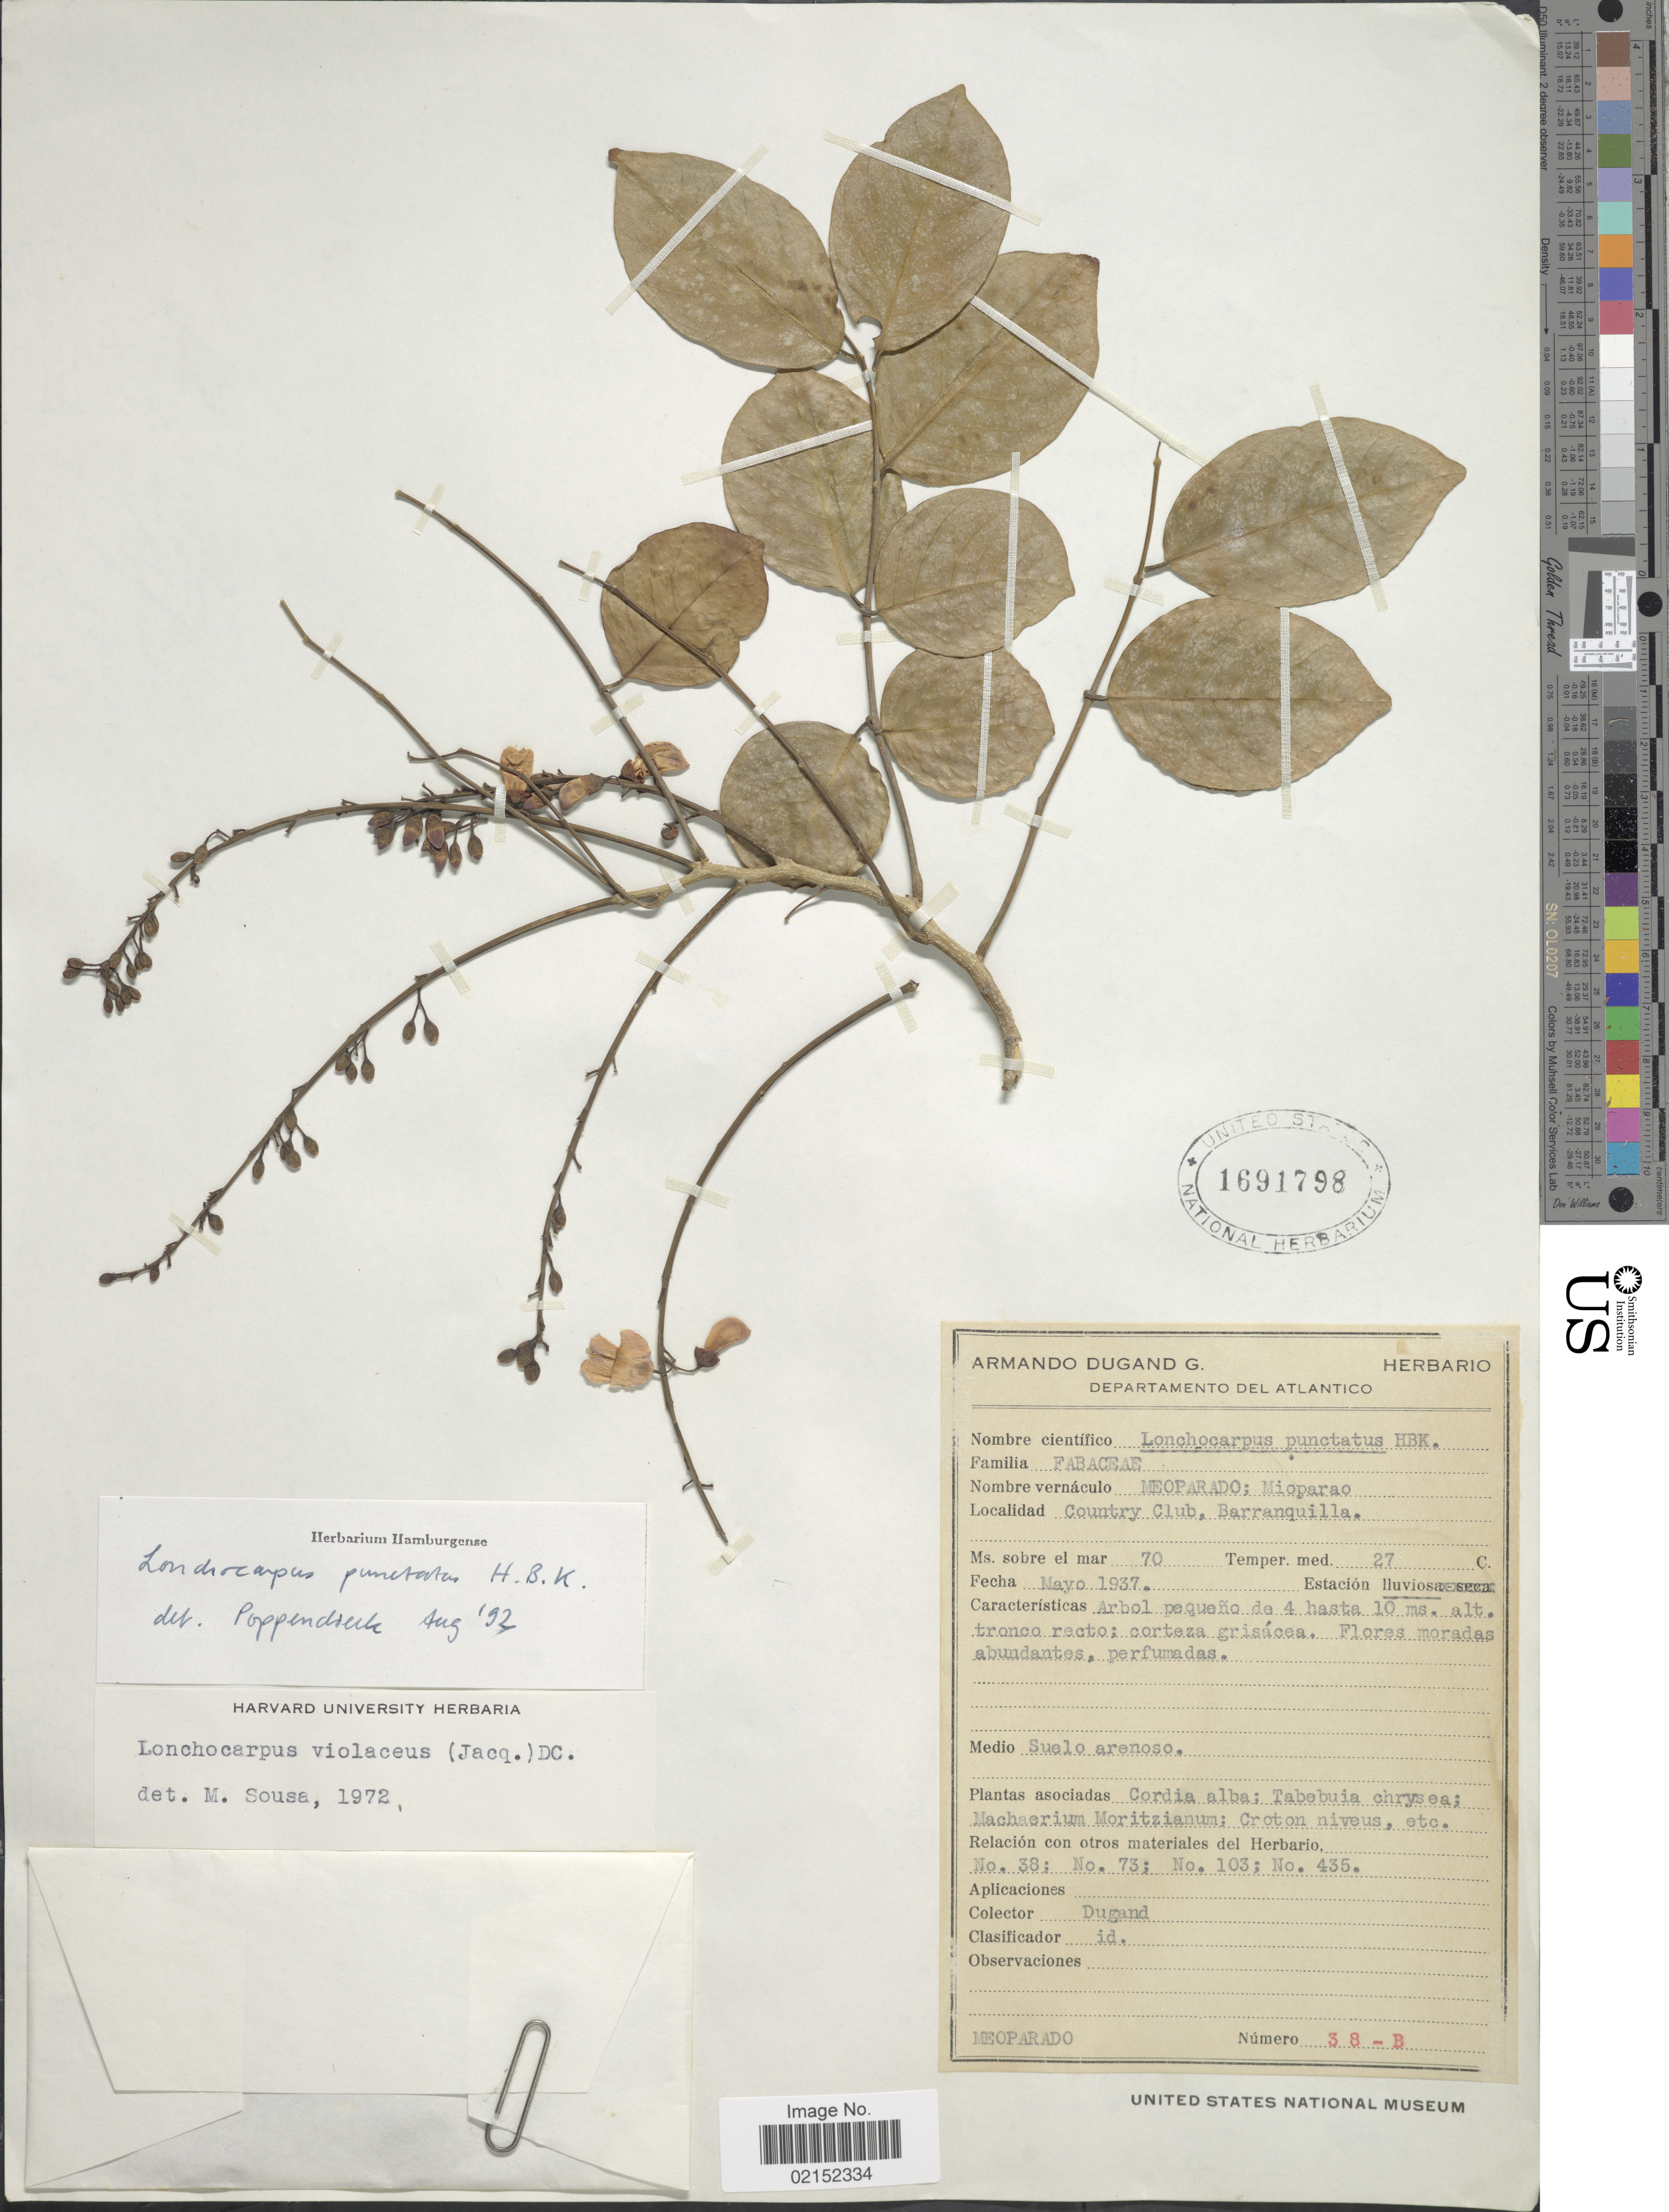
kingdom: Plantae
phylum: Tracheophyta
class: Magnoliopsida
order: Fabales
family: Fabaceae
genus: Lonchocarpus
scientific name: Lonchocarpus punctatus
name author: Kunth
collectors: A. Dugand G.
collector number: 38-B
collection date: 1937-05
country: Colombia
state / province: Atlántico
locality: Departamento del Atlantico, Country Club, Barranquilla, Temper. med. 27 °C.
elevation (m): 70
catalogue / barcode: US 1691798